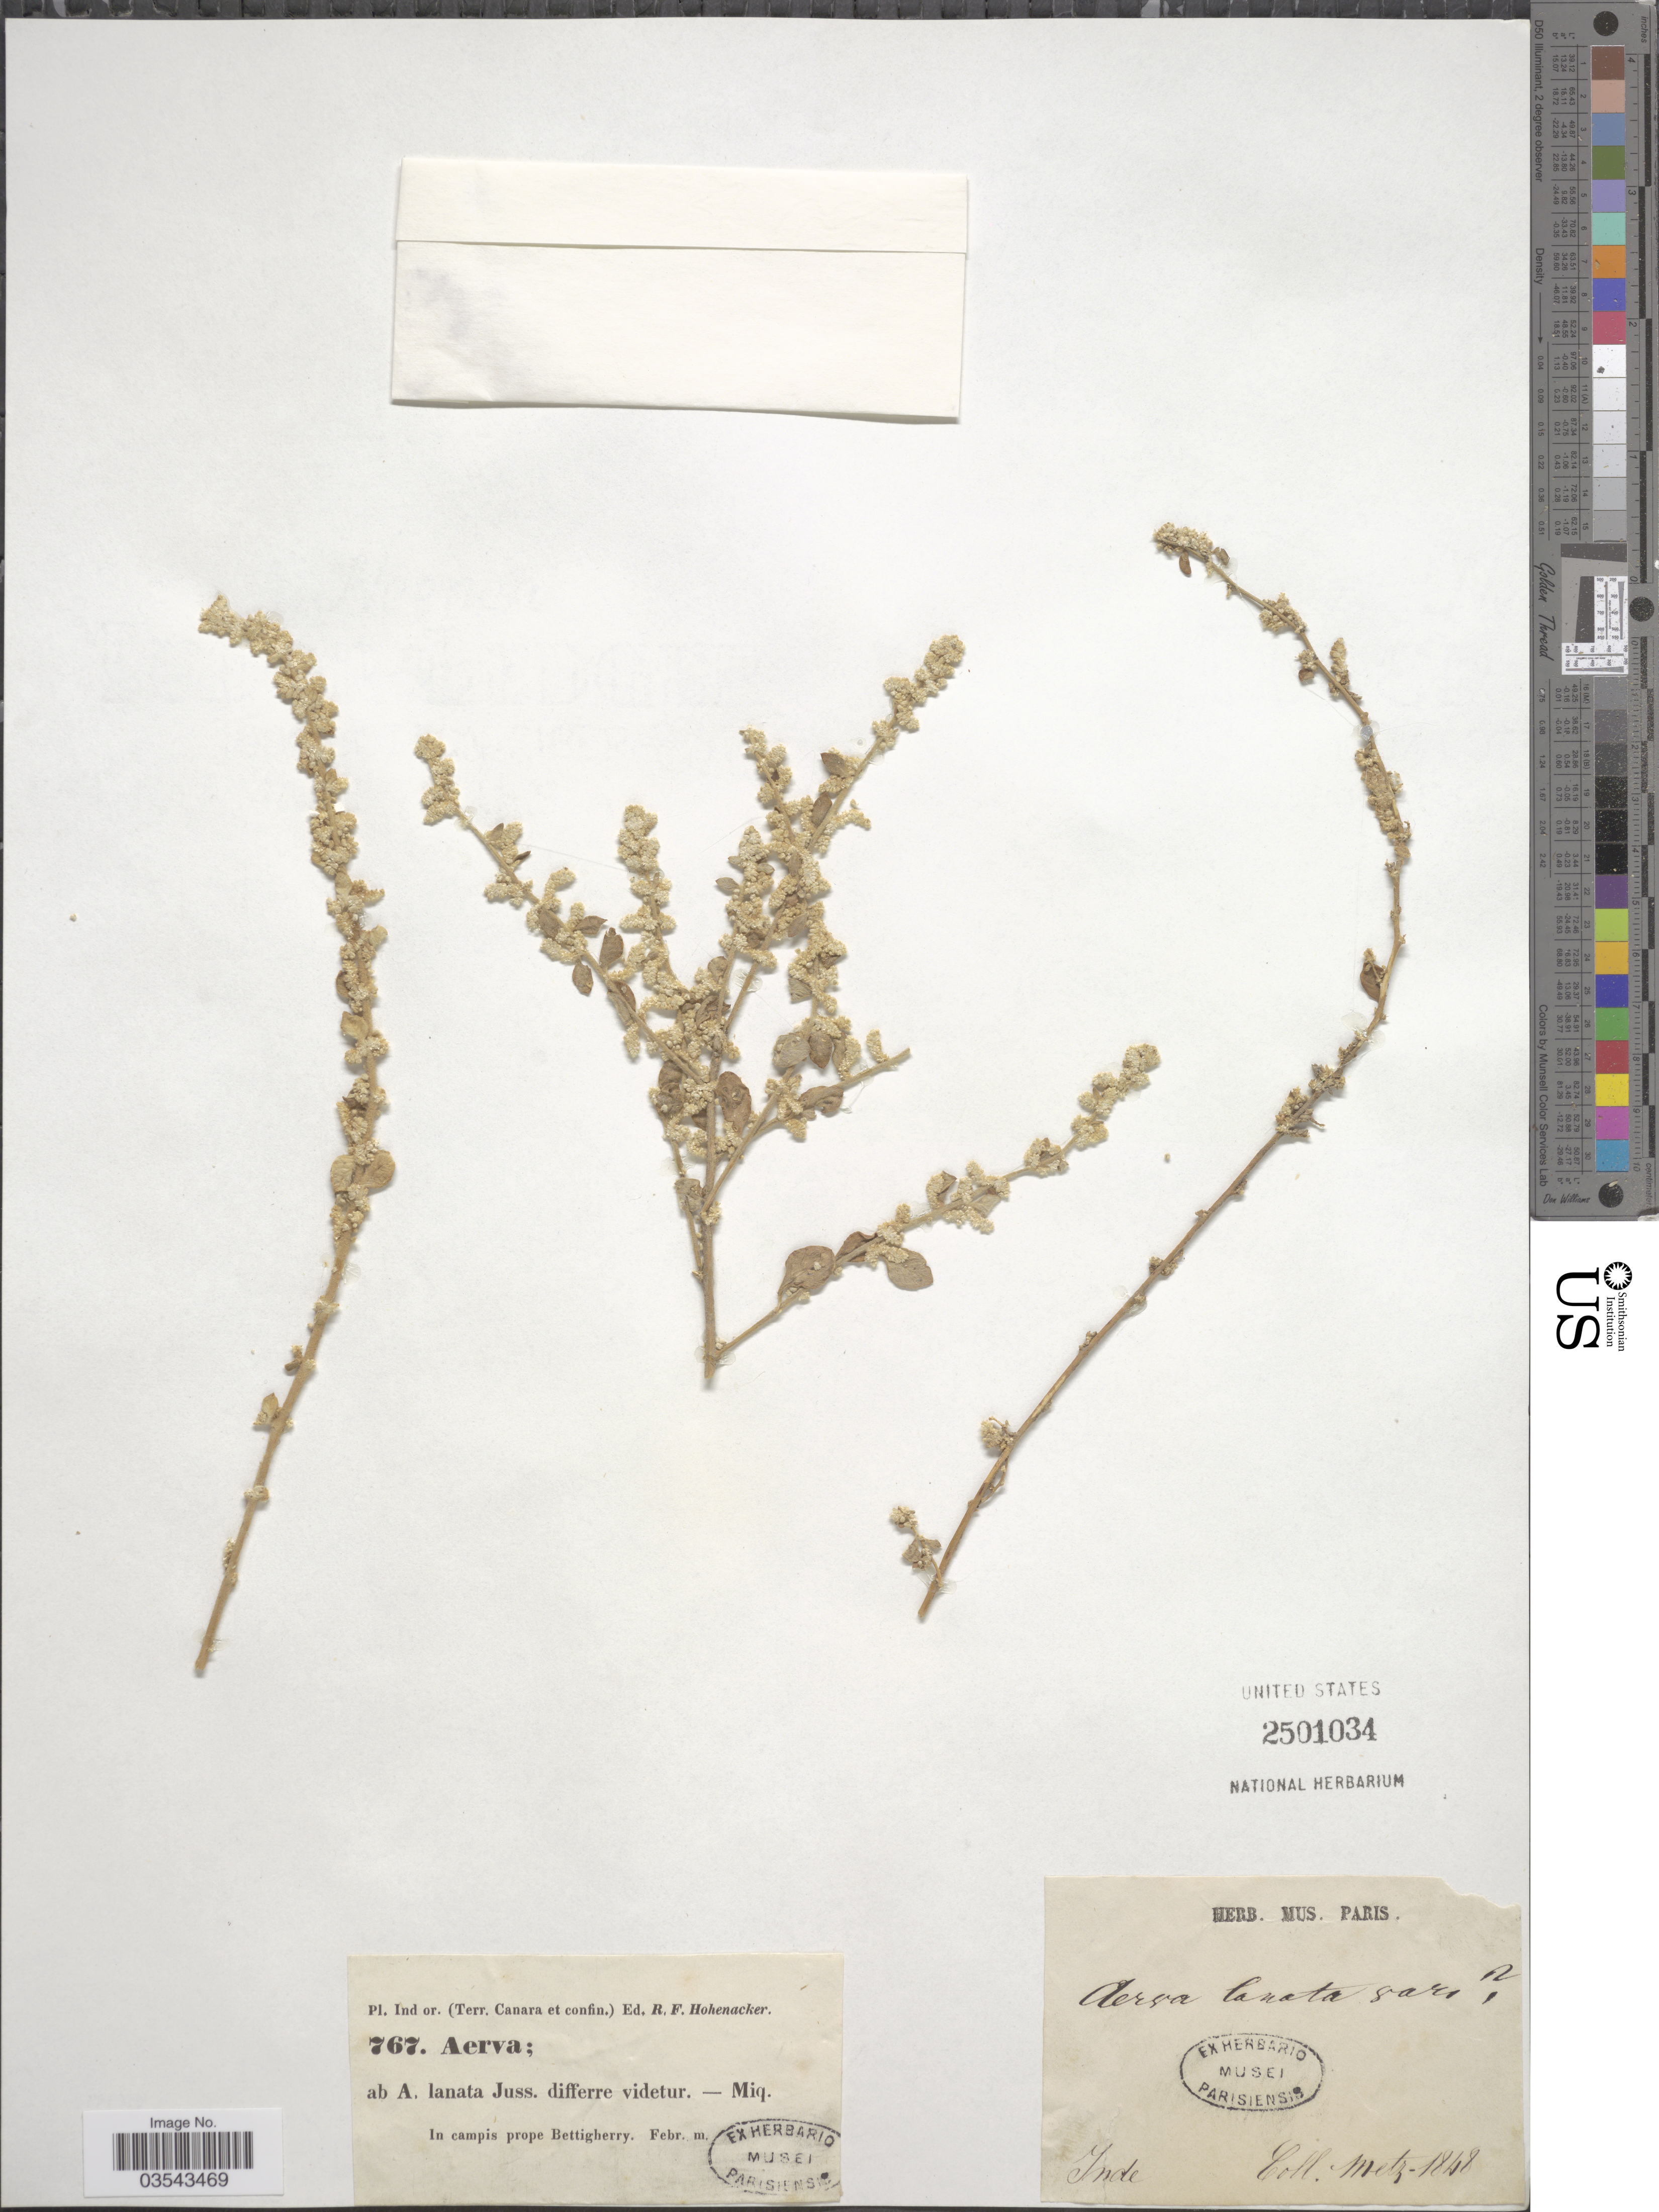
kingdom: Plantae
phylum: Tracheophyta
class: Magnoliopsida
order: Caryophyllales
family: Amaranthaceae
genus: Ouret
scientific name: Ouret lanata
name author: (L.) Kuntze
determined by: U.S. National Herbarium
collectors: -. Metz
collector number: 767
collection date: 1848-02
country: India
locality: (Terr. Canara et confin) In campis prope Bettigherry.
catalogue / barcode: US 2501034